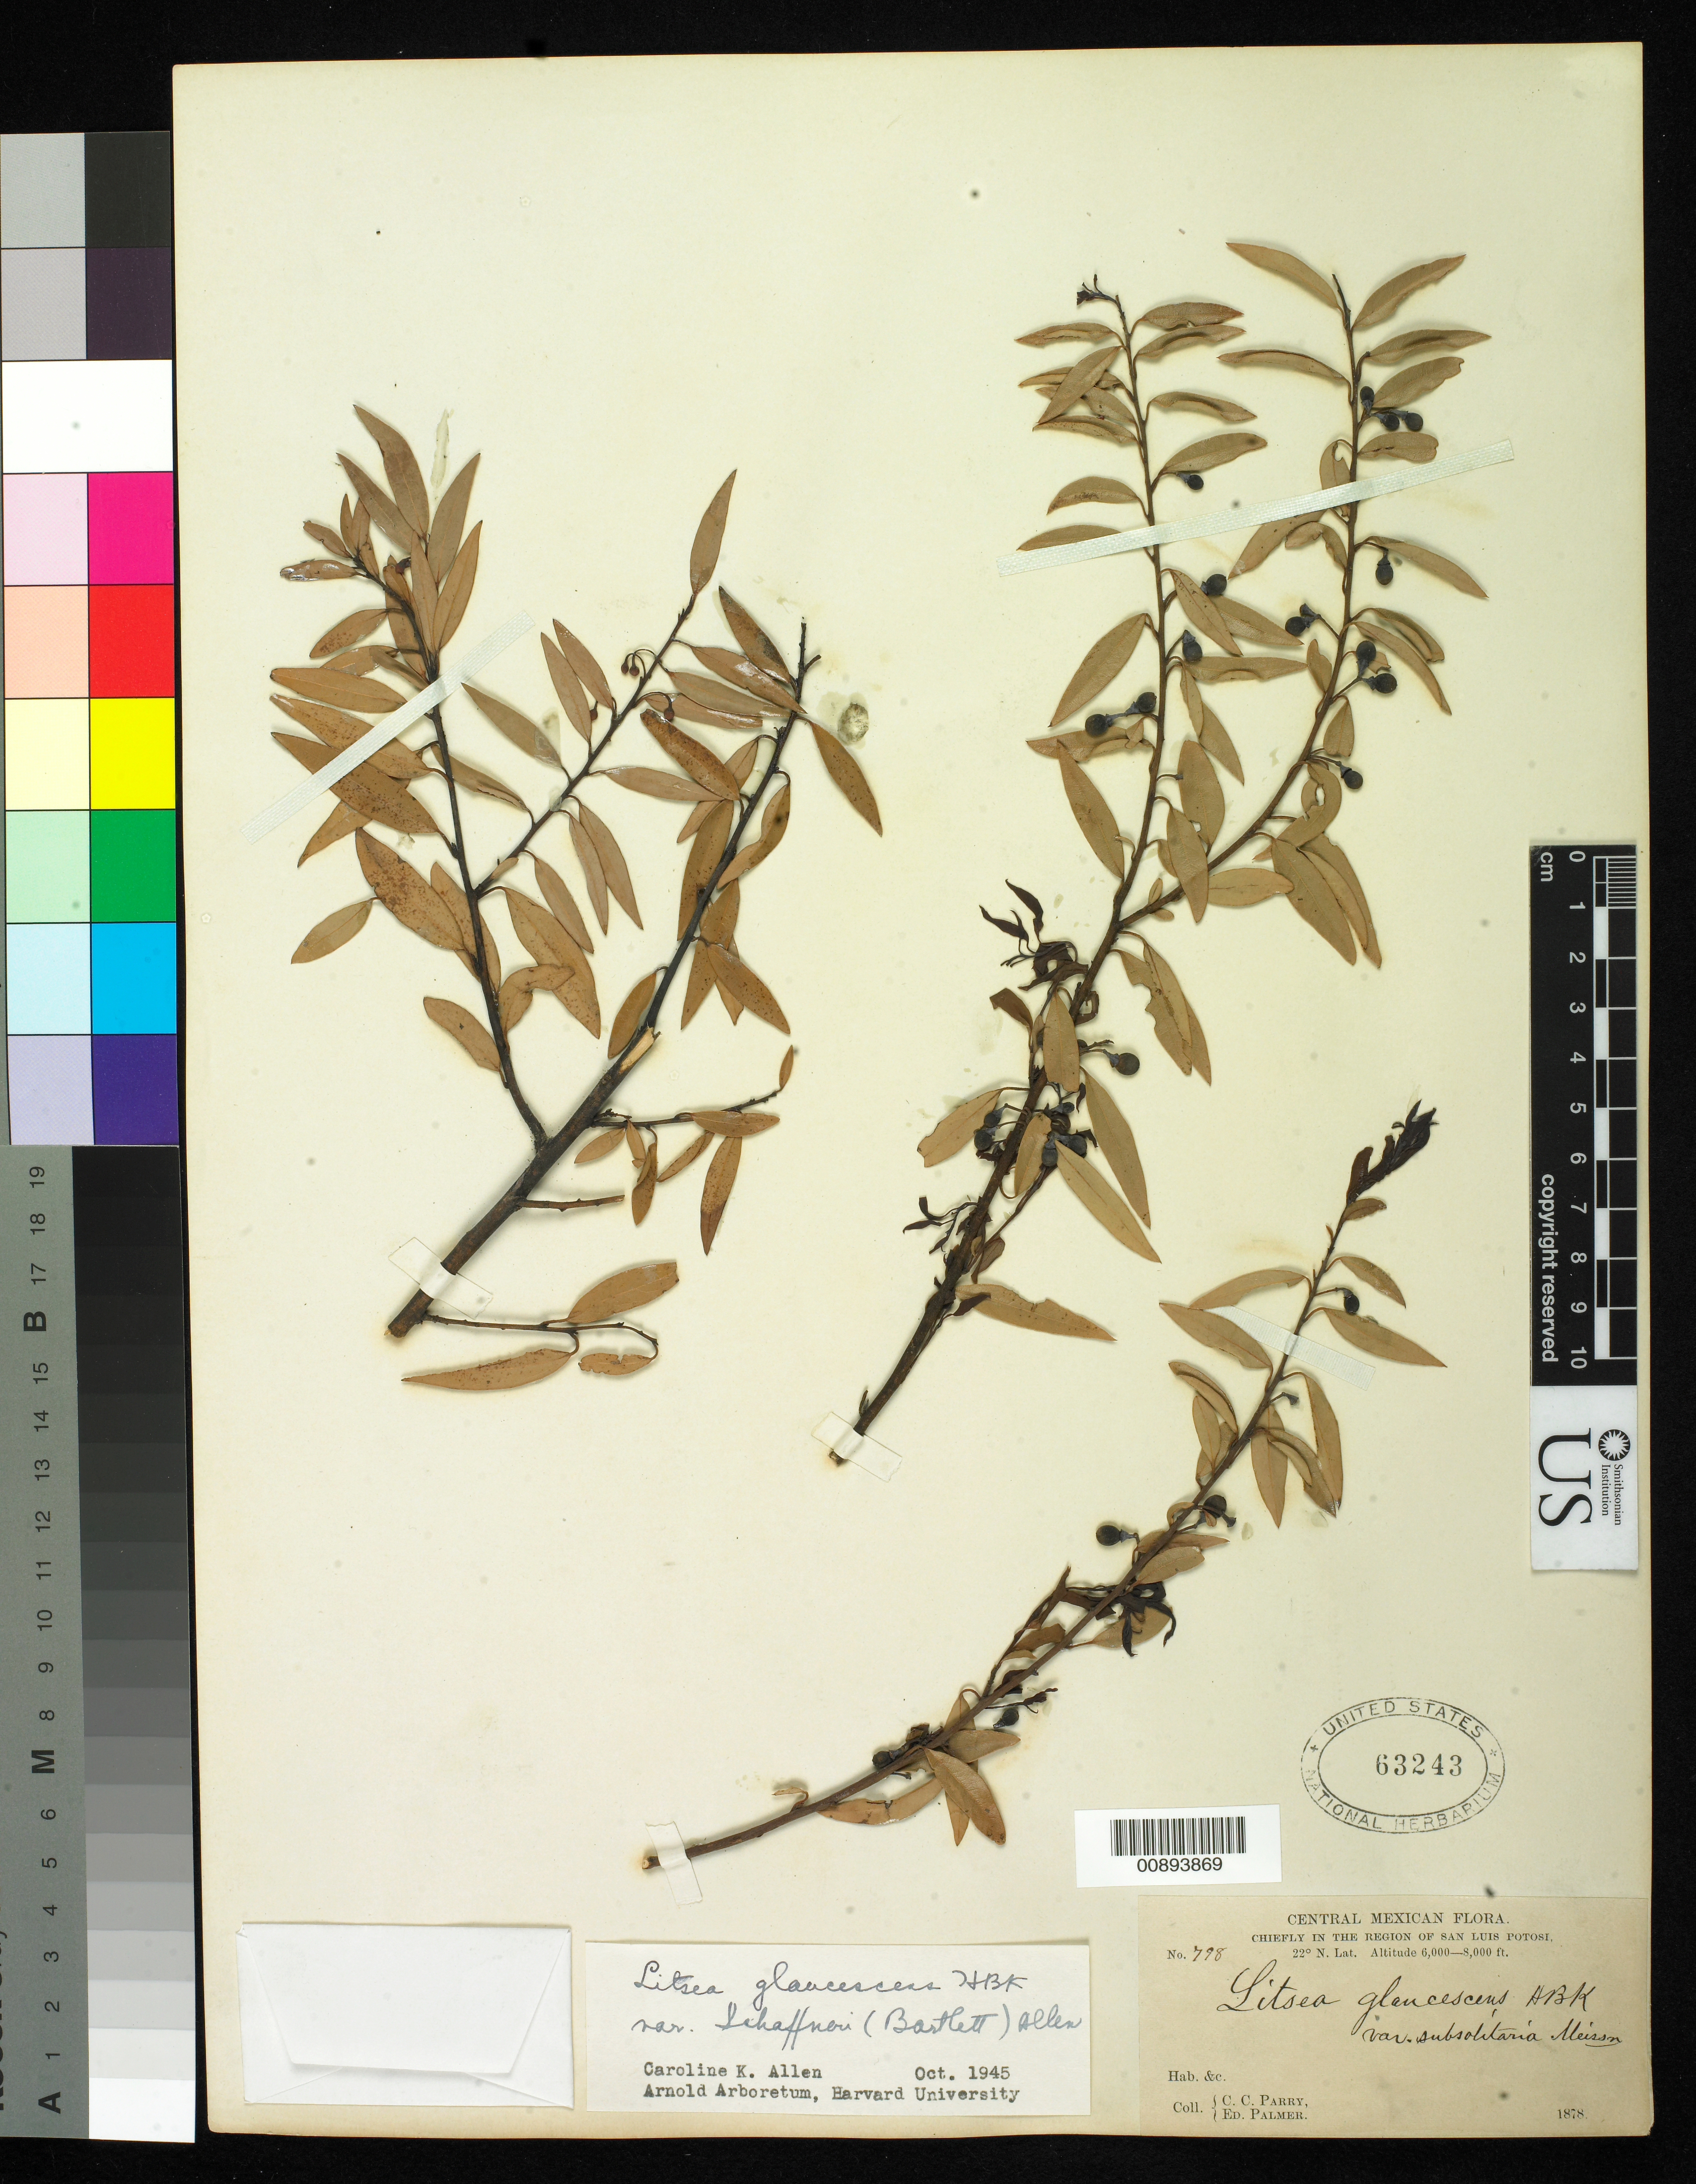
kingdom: Plantae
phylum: Tracheophyta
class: Magnoliopsida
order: Laurales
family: Lauraceae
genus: Litsea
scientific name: Litsea glaucescens var. schaffneri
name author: Kunth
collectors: C. C. Parry & E. Palmer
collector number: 798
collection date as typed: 1878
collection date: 1878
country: Mexico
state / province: San Luis Potosí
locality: Chiefly in the region of San Luis Potosí.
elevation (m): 1829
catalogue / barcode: US 63243